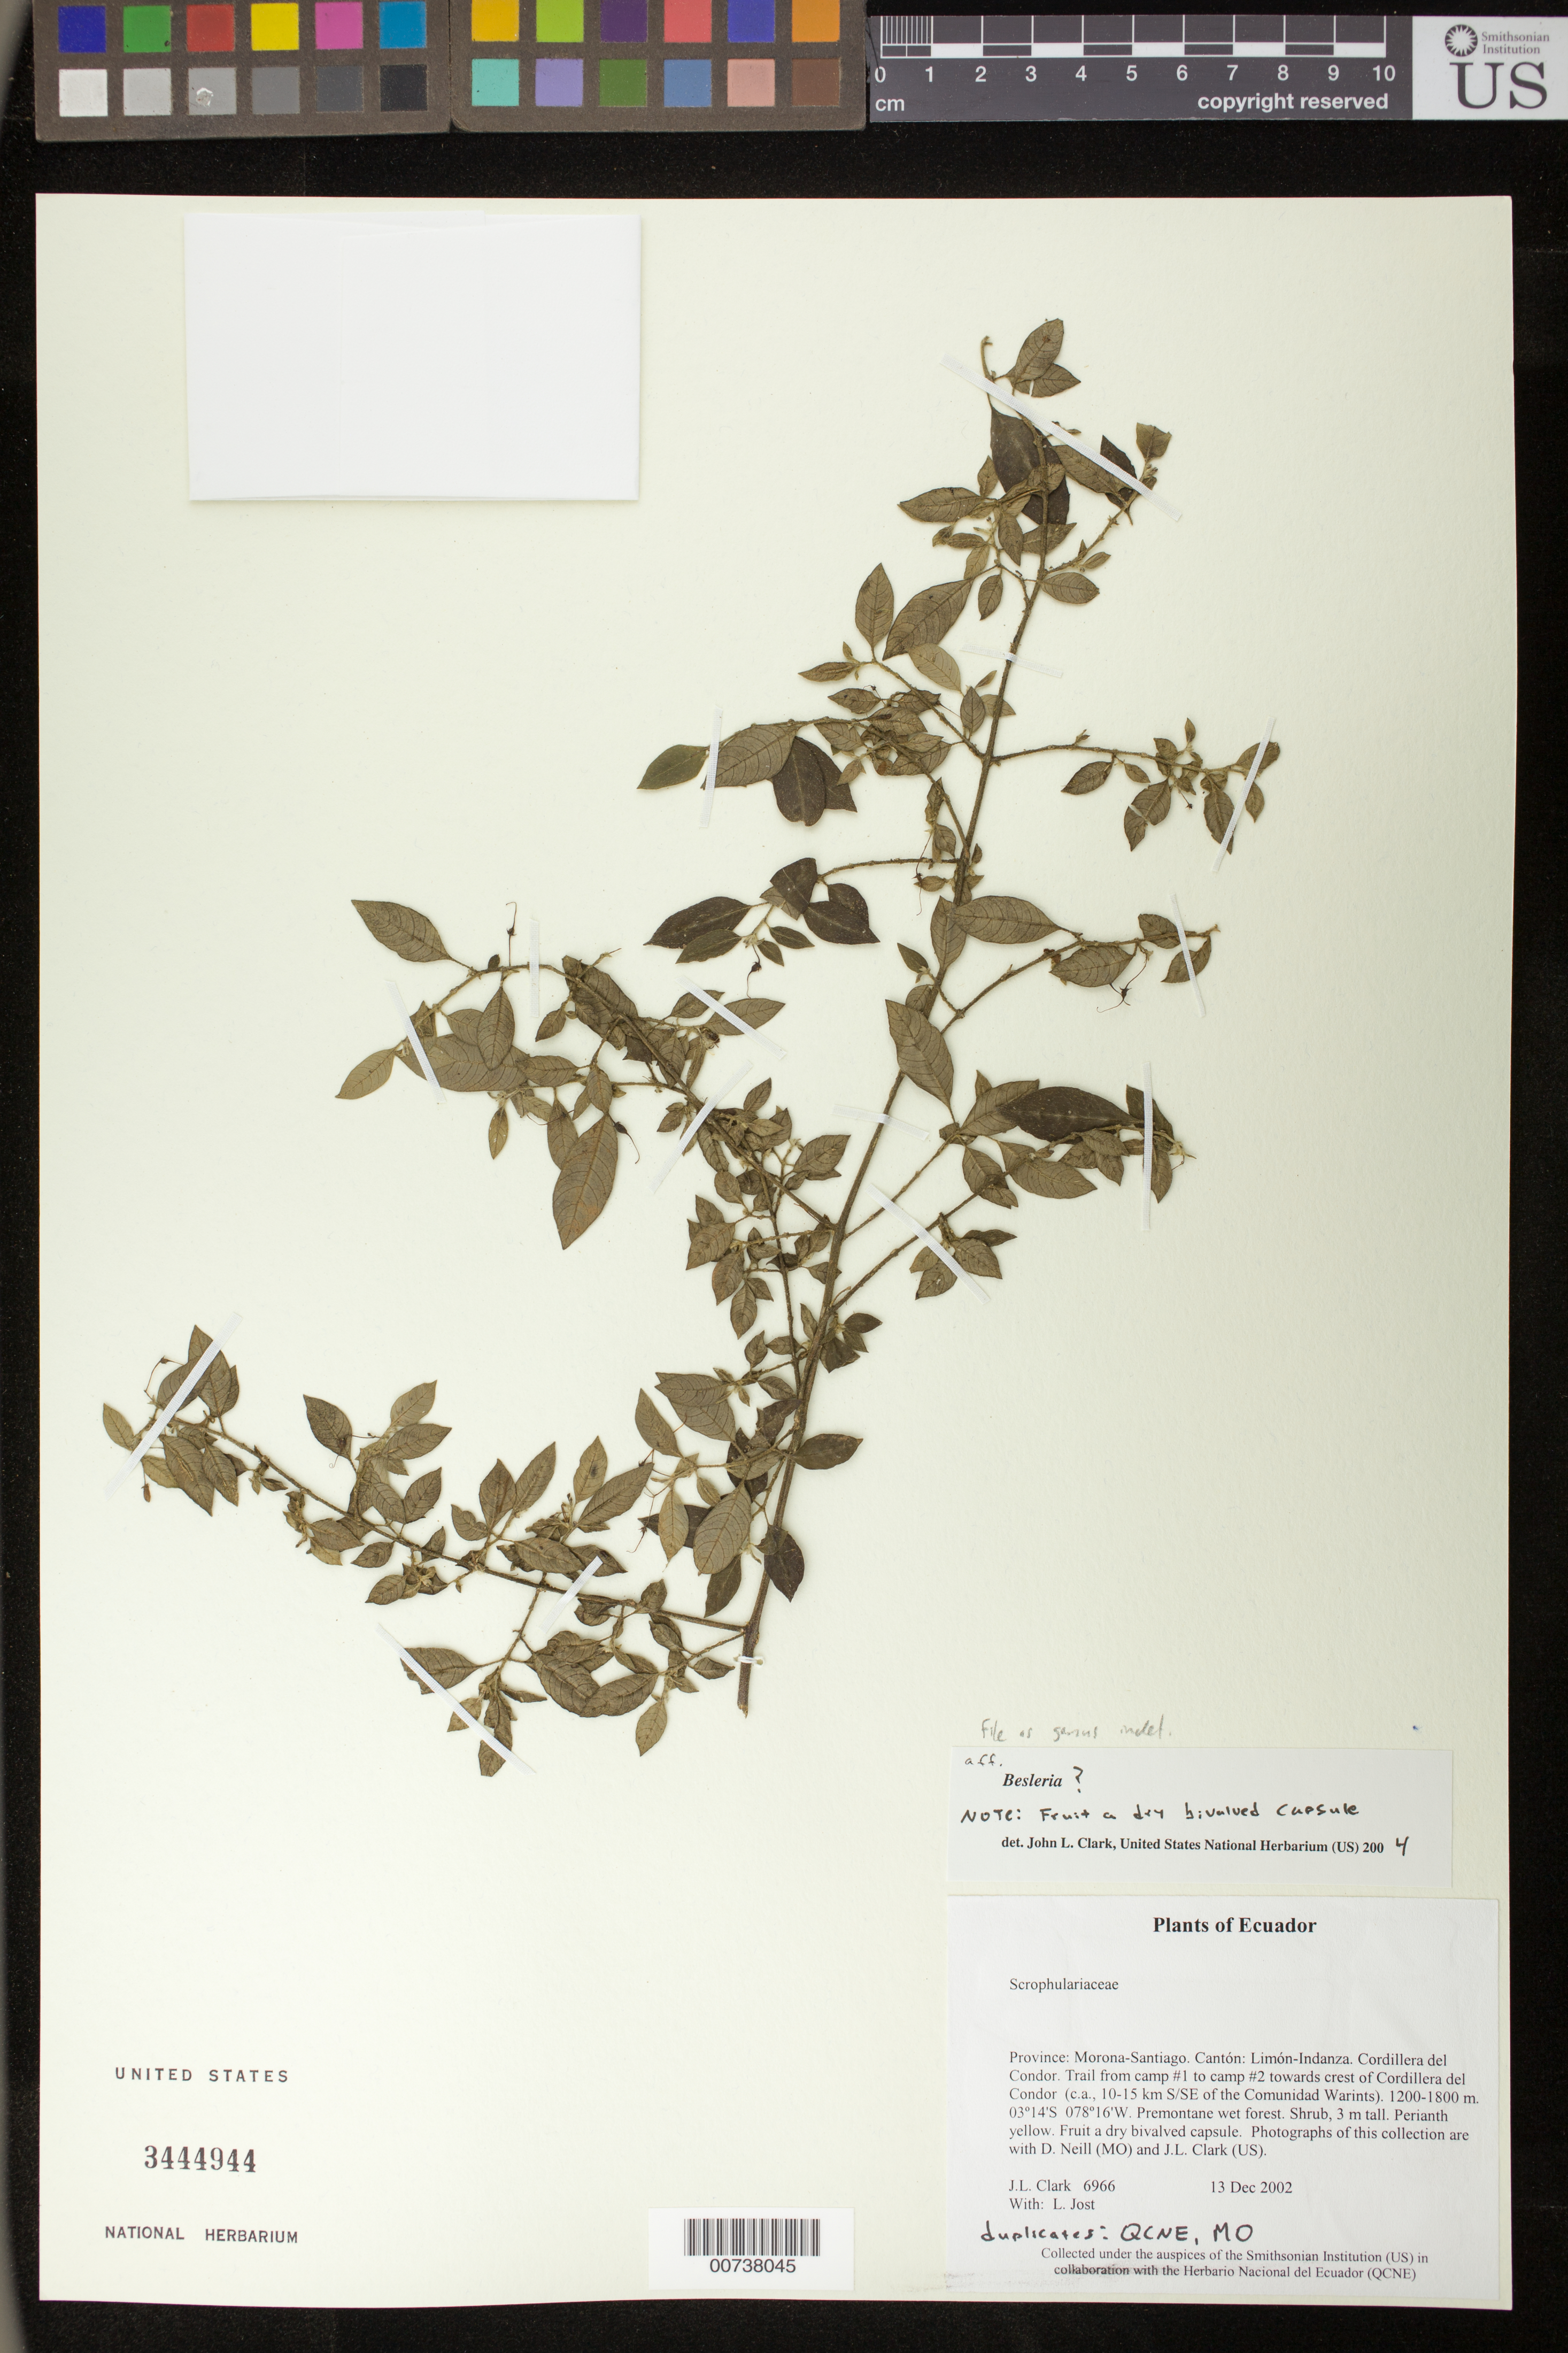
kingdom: Plantae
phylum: Tracheophyta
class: Magnoliopsida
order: Lamiales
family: Gesneriaceae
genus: Besleria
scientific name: Besleria sp.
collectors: J. L. Clark & L. Jost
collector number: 6966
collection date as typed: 13 Dec 2002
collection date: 2002-12-13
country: Ecuador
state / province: Morona-Santiago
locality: Limón-Indanza. Cordillera del Condor. Trail from camp #1 to camp #2 towards crest of Cordillera del Condor (ca. 10-15 km S/SE of the Comunidad Warints).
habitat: Premontane wet forest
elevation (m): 1200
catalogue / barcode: US 3444944